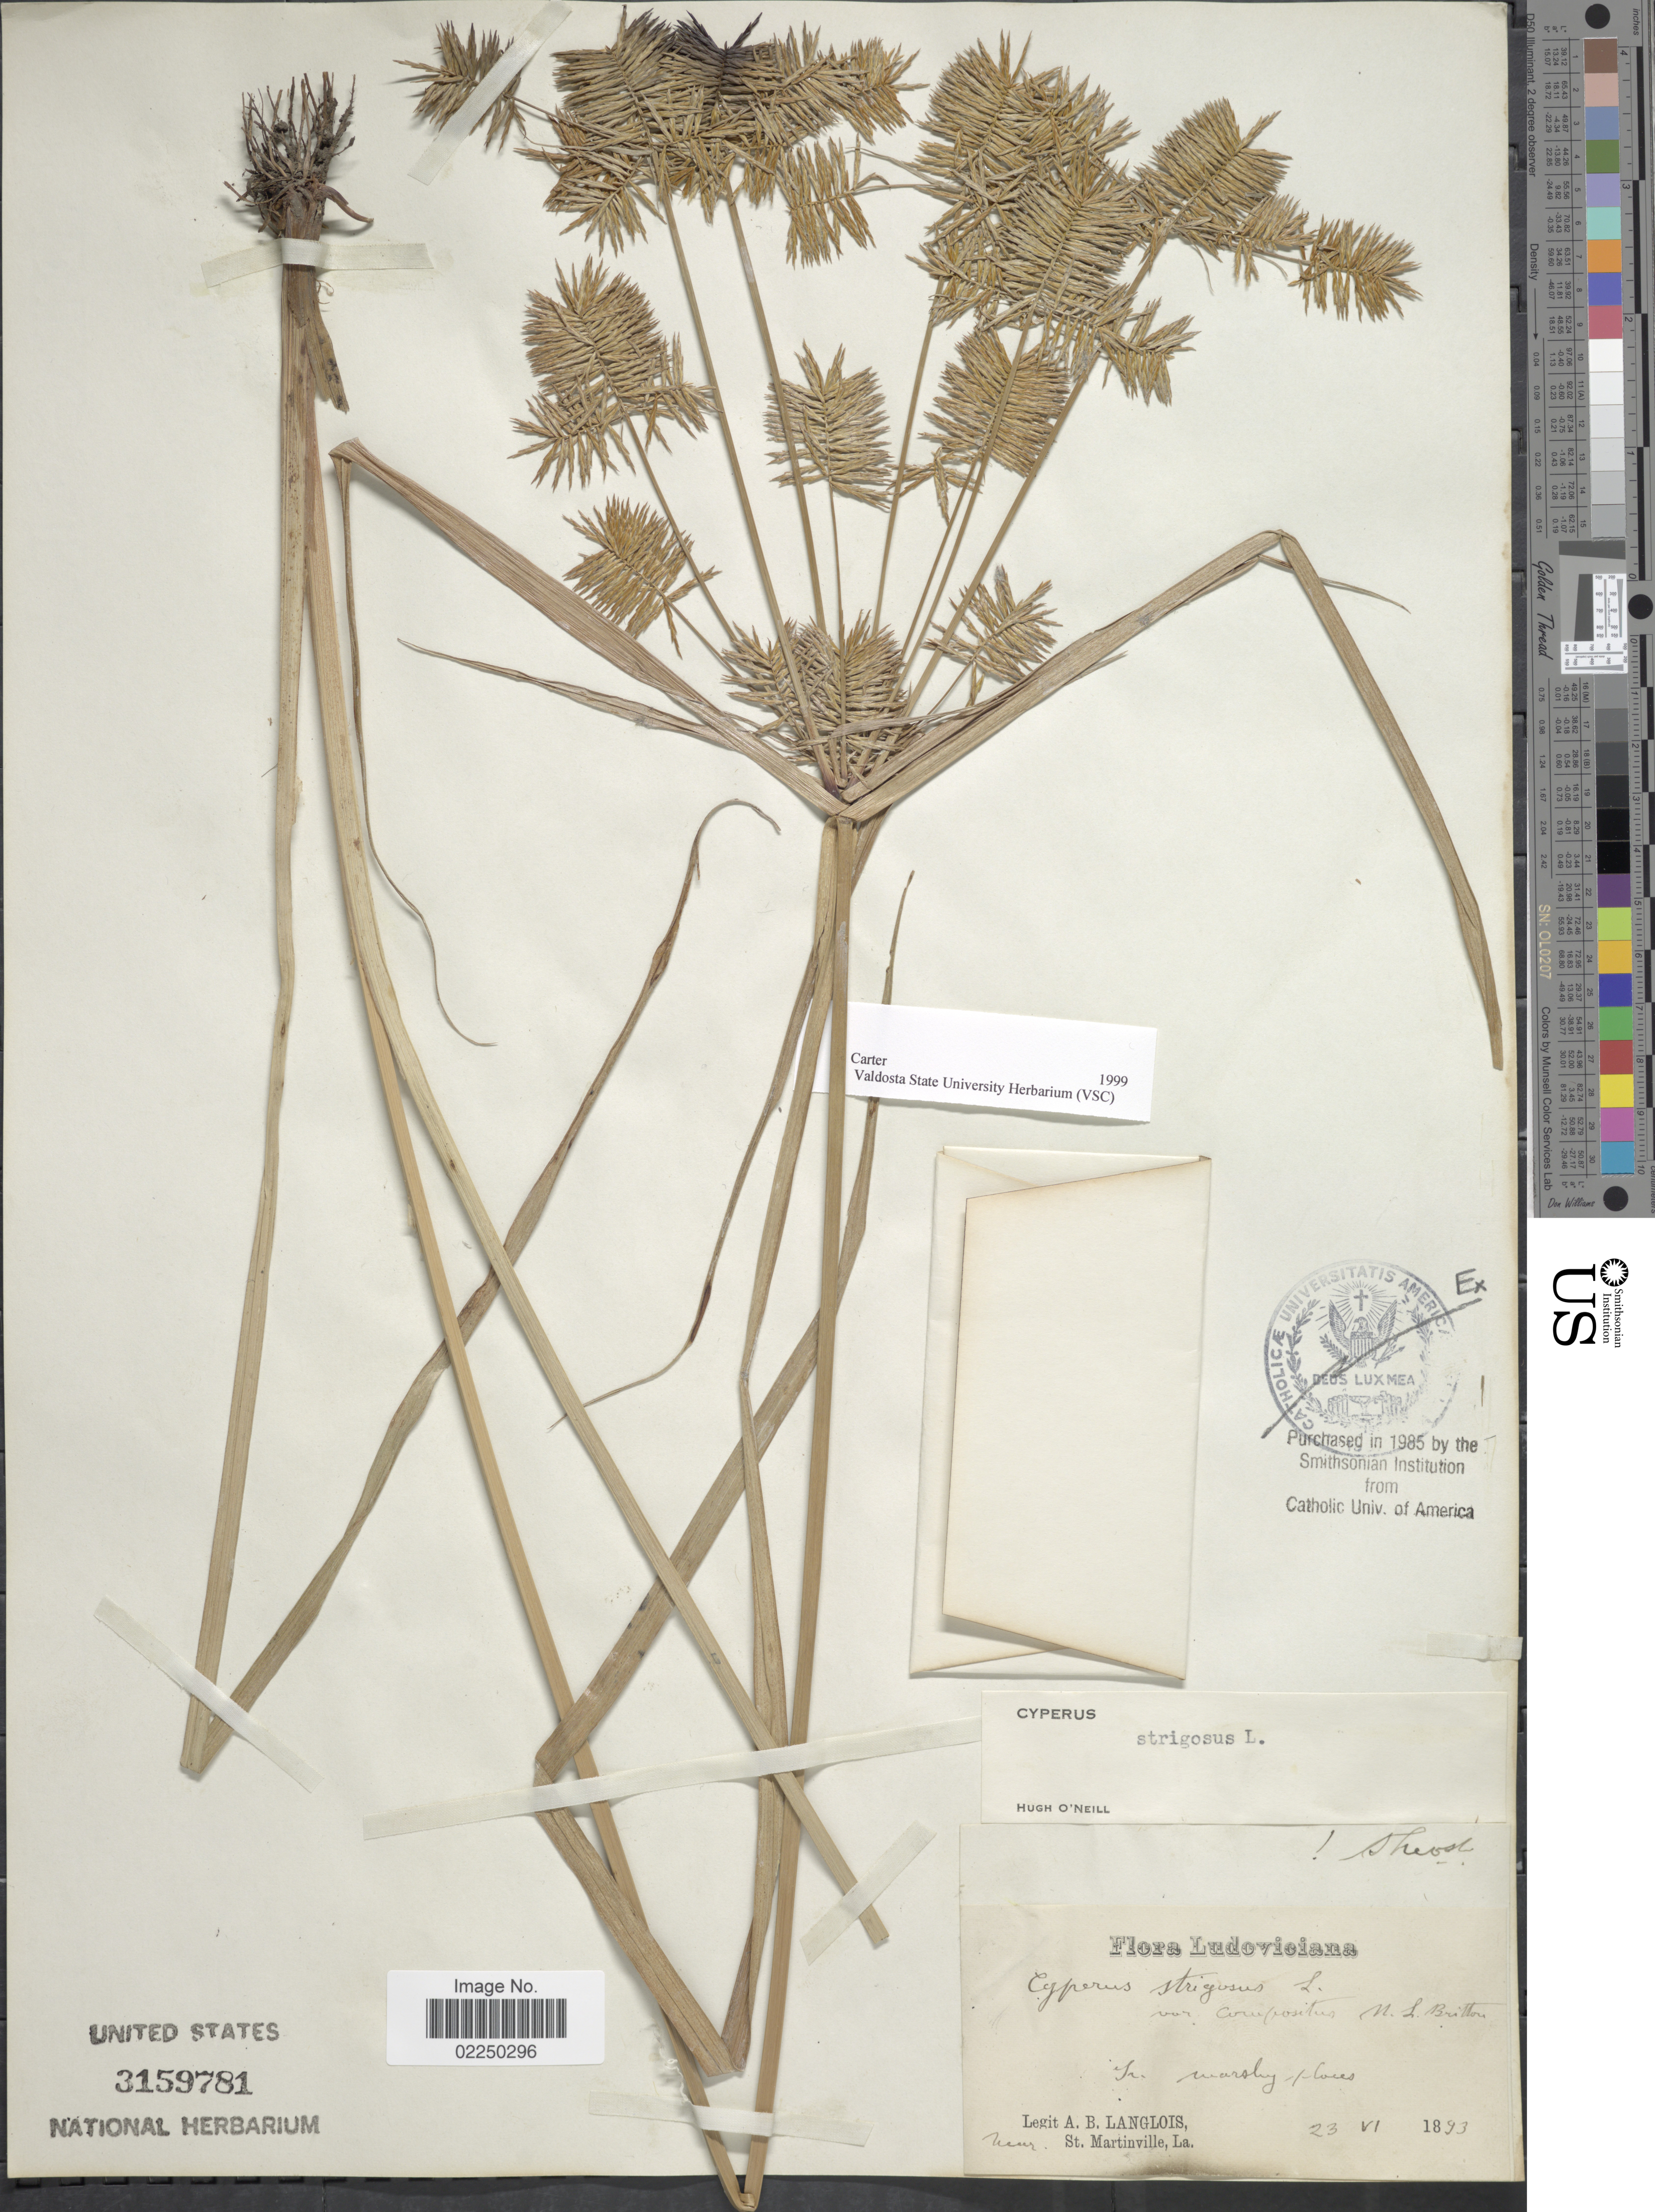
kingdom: Plantae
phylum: Tracheophyta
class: Liliopsida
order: Poales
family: Cyperaceae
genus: Cyperus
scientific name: Cyperus strigosus L.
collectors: A. Langlois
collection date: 1893-06-23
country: United States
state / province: Louisiana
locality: In marshy places, near St. Martinville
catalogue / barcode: US 3159781